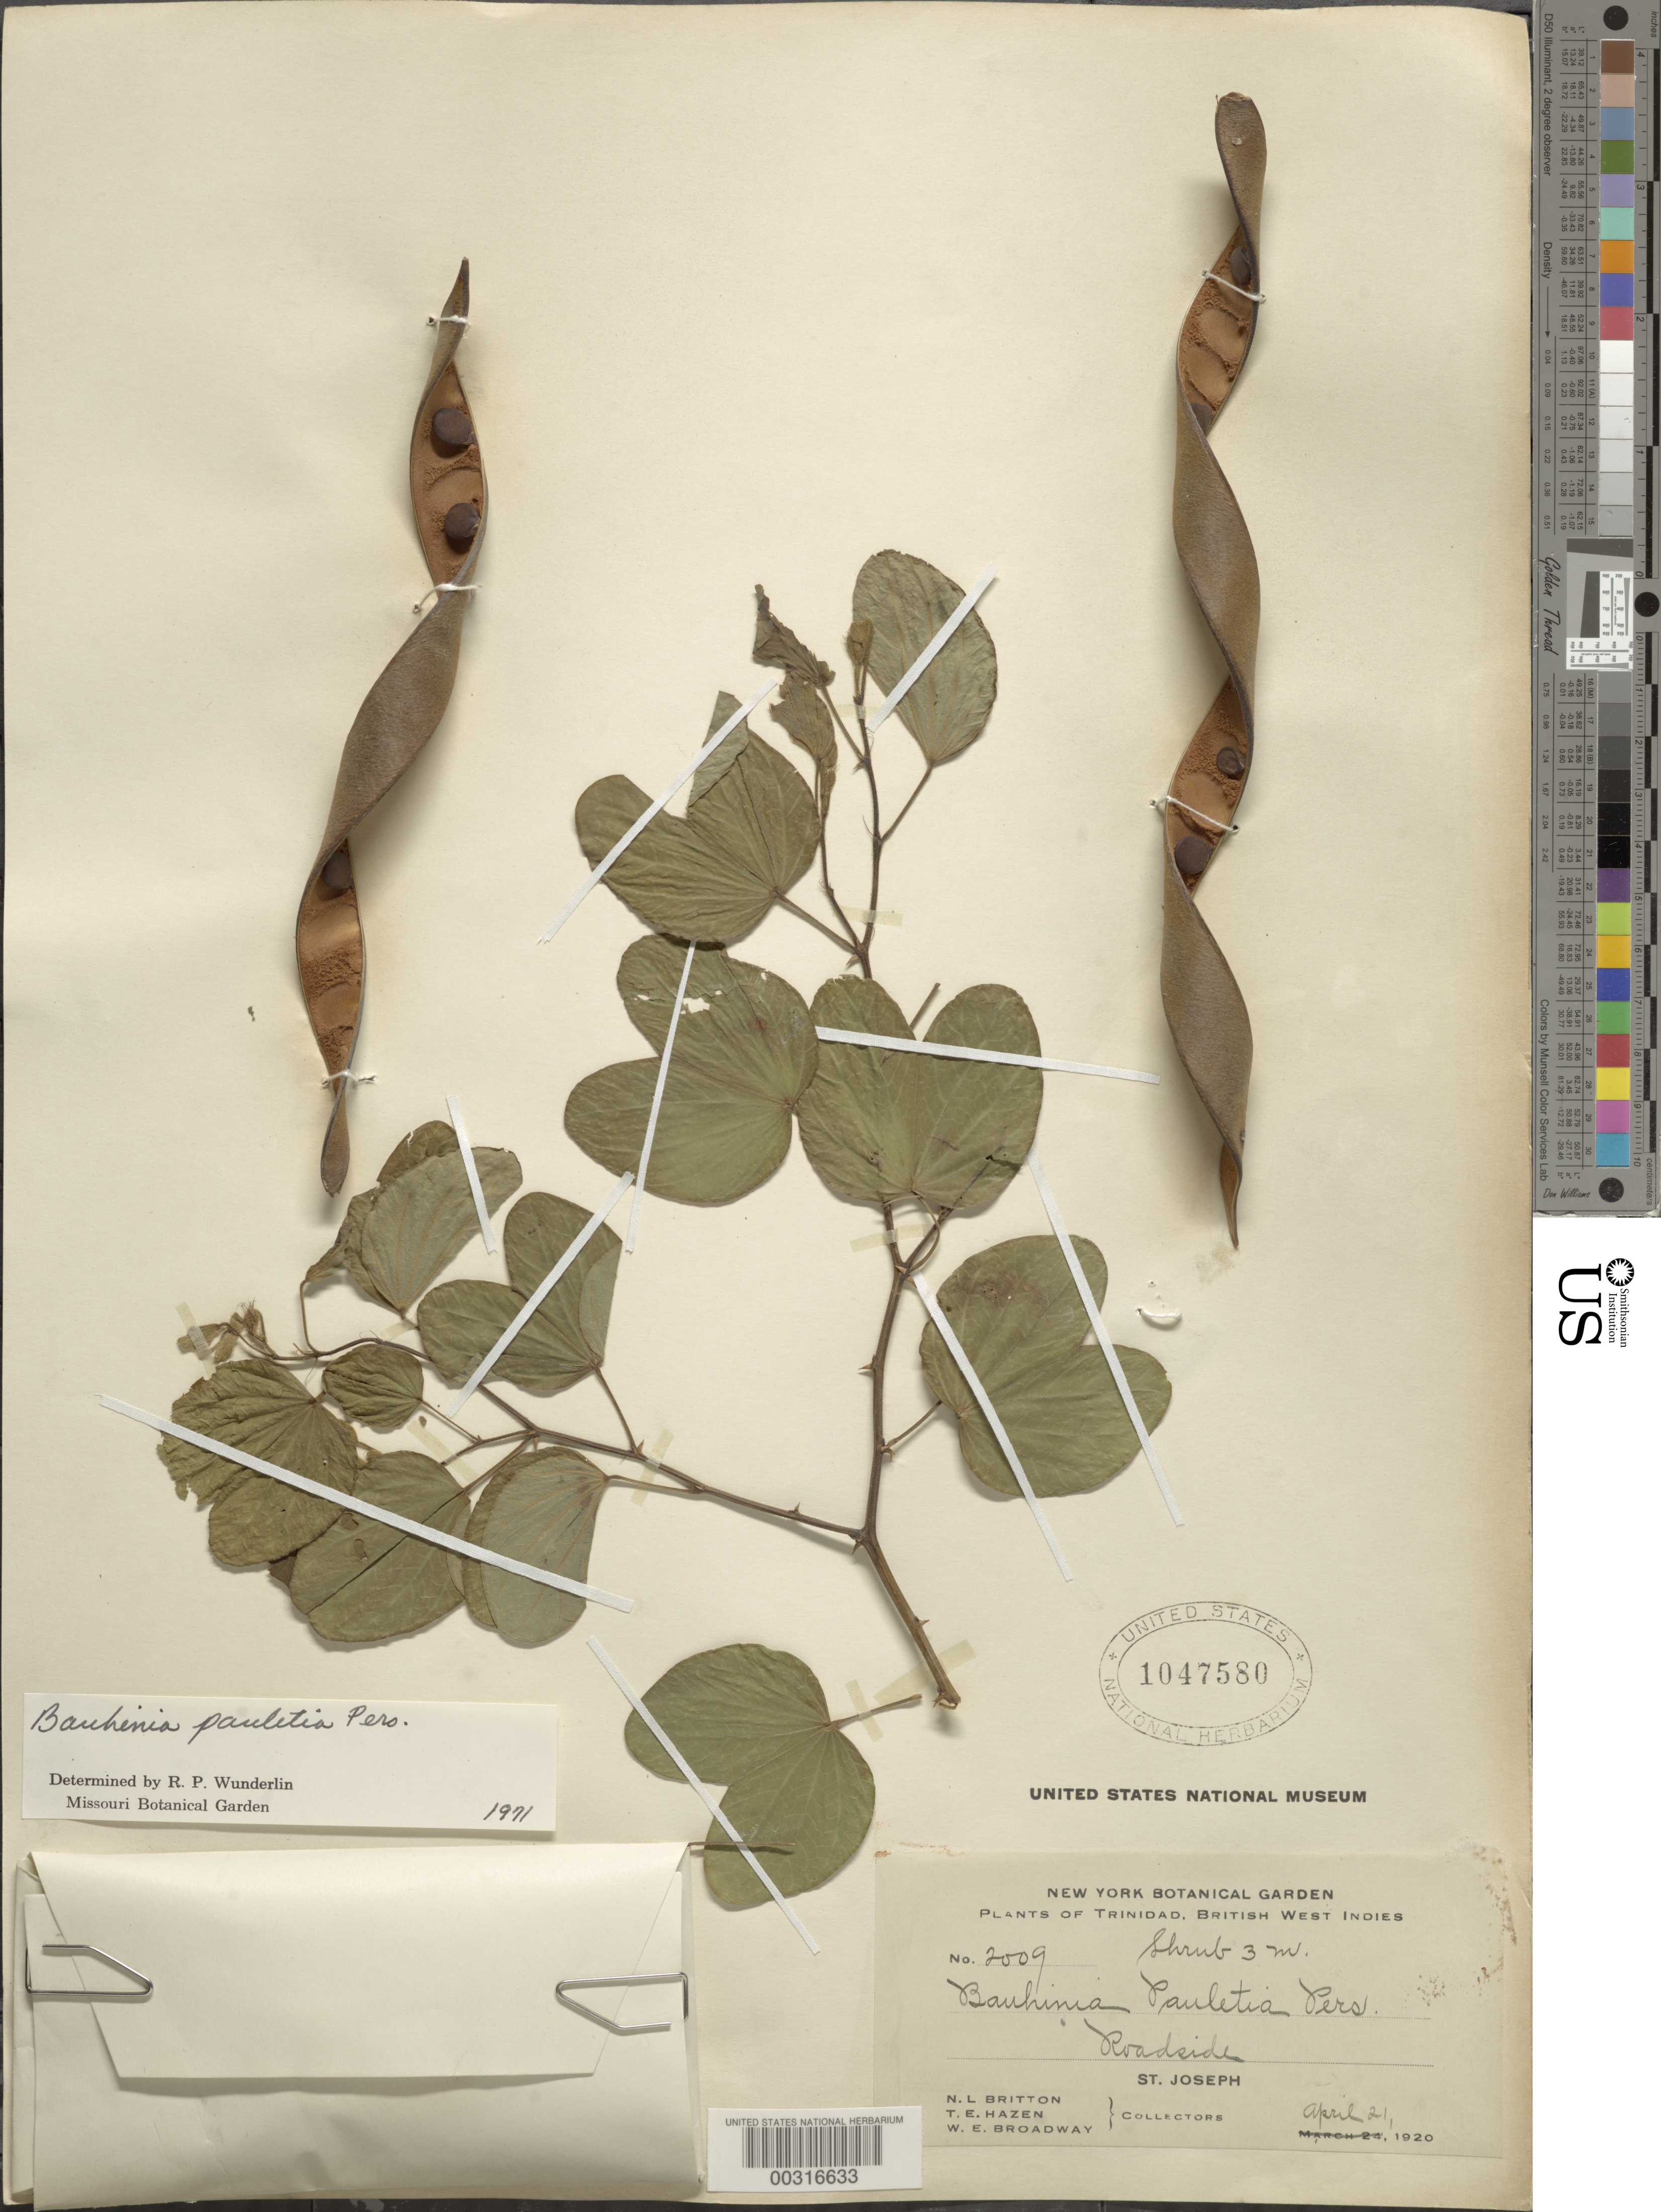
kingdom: Plantae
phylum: Tracheophyta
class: Magnoliopsida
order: Fabales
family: Fabaceae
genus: Bauhinia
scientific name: Bauhinia pauletia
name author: Pers.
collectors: N. Britton, T. E. Hazen & W. E. Broadway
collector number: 2009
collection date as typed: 21 Apr 1920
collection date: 1920-04-21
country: Trinidad and Tobago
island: Trinidad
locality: St. joseph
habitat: Roadside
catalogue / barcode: US 1047580